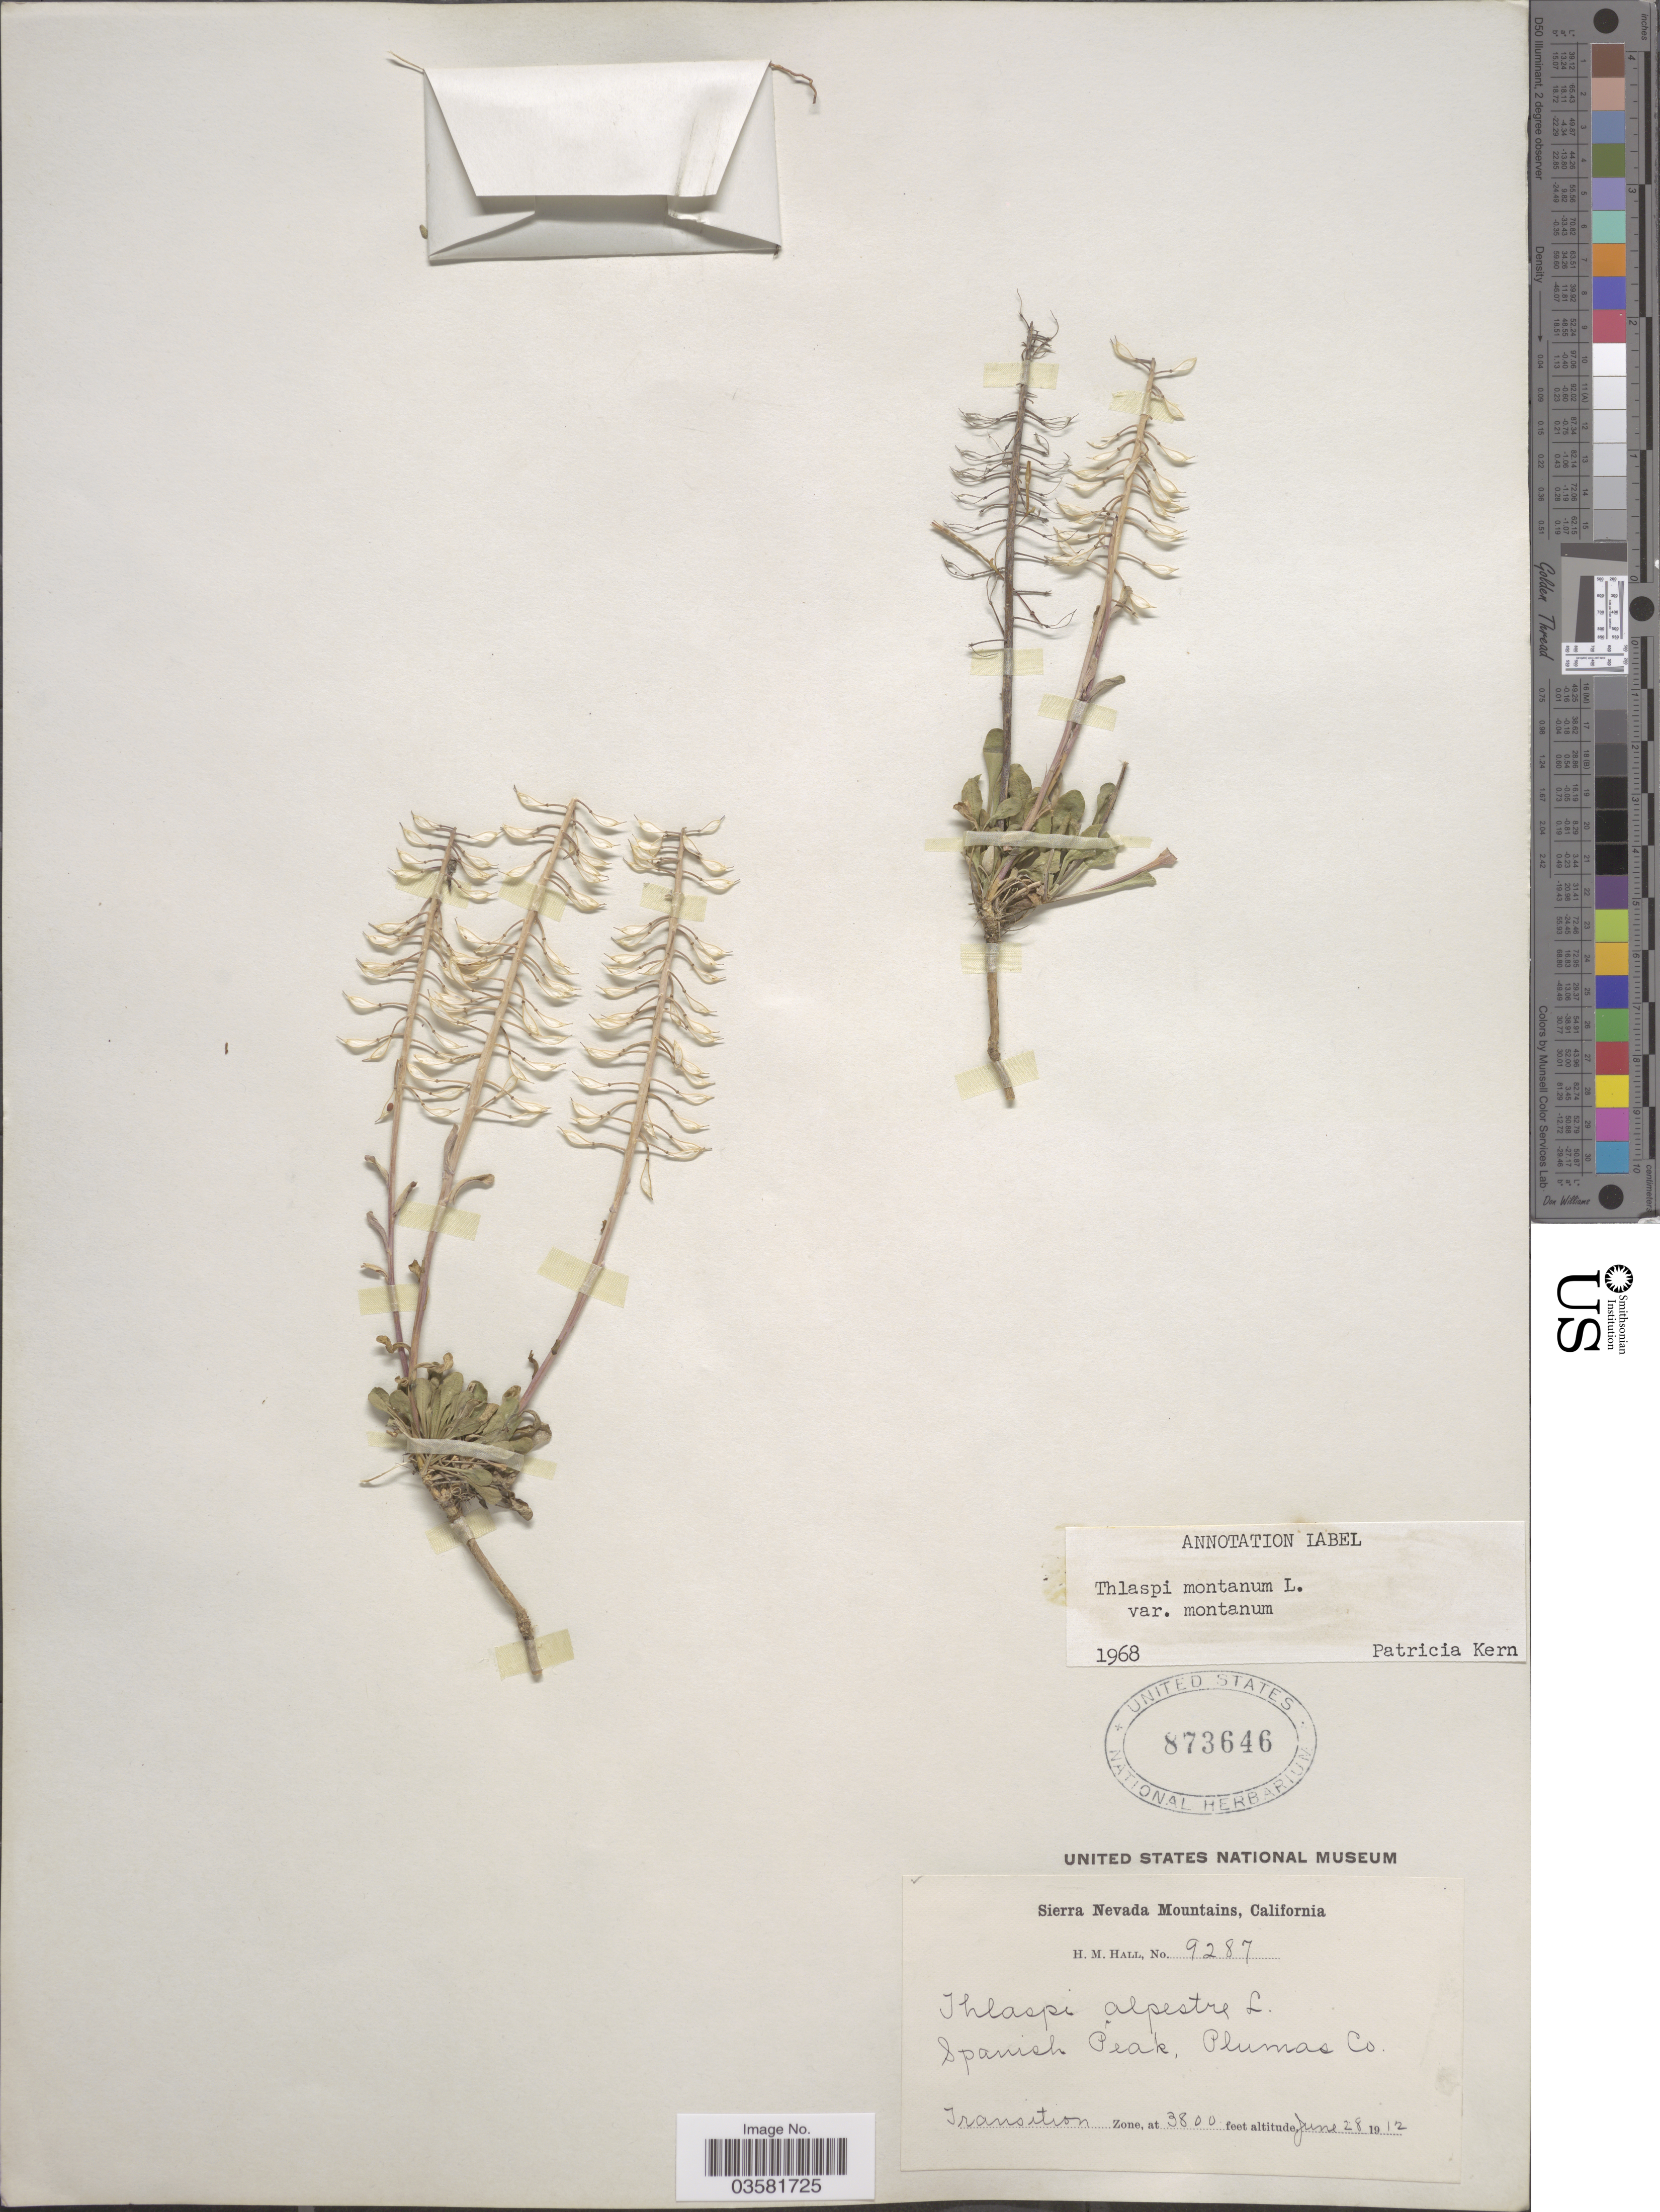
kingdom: Plantae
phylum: Tracheophyta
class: Magnoliopsida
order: Brassicales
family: Brassicaceae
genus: Thlaspi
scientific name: Thlaspi montanum var. montanum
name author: L.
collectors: H. M. Hall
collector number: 9287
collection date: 1912-06-28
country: United States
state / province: California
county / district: Plumas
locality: Sierra Nevada Mountains. Spanish Peak, Plumas Co. Transition Zone.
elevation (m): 1158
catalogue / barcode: US 873646